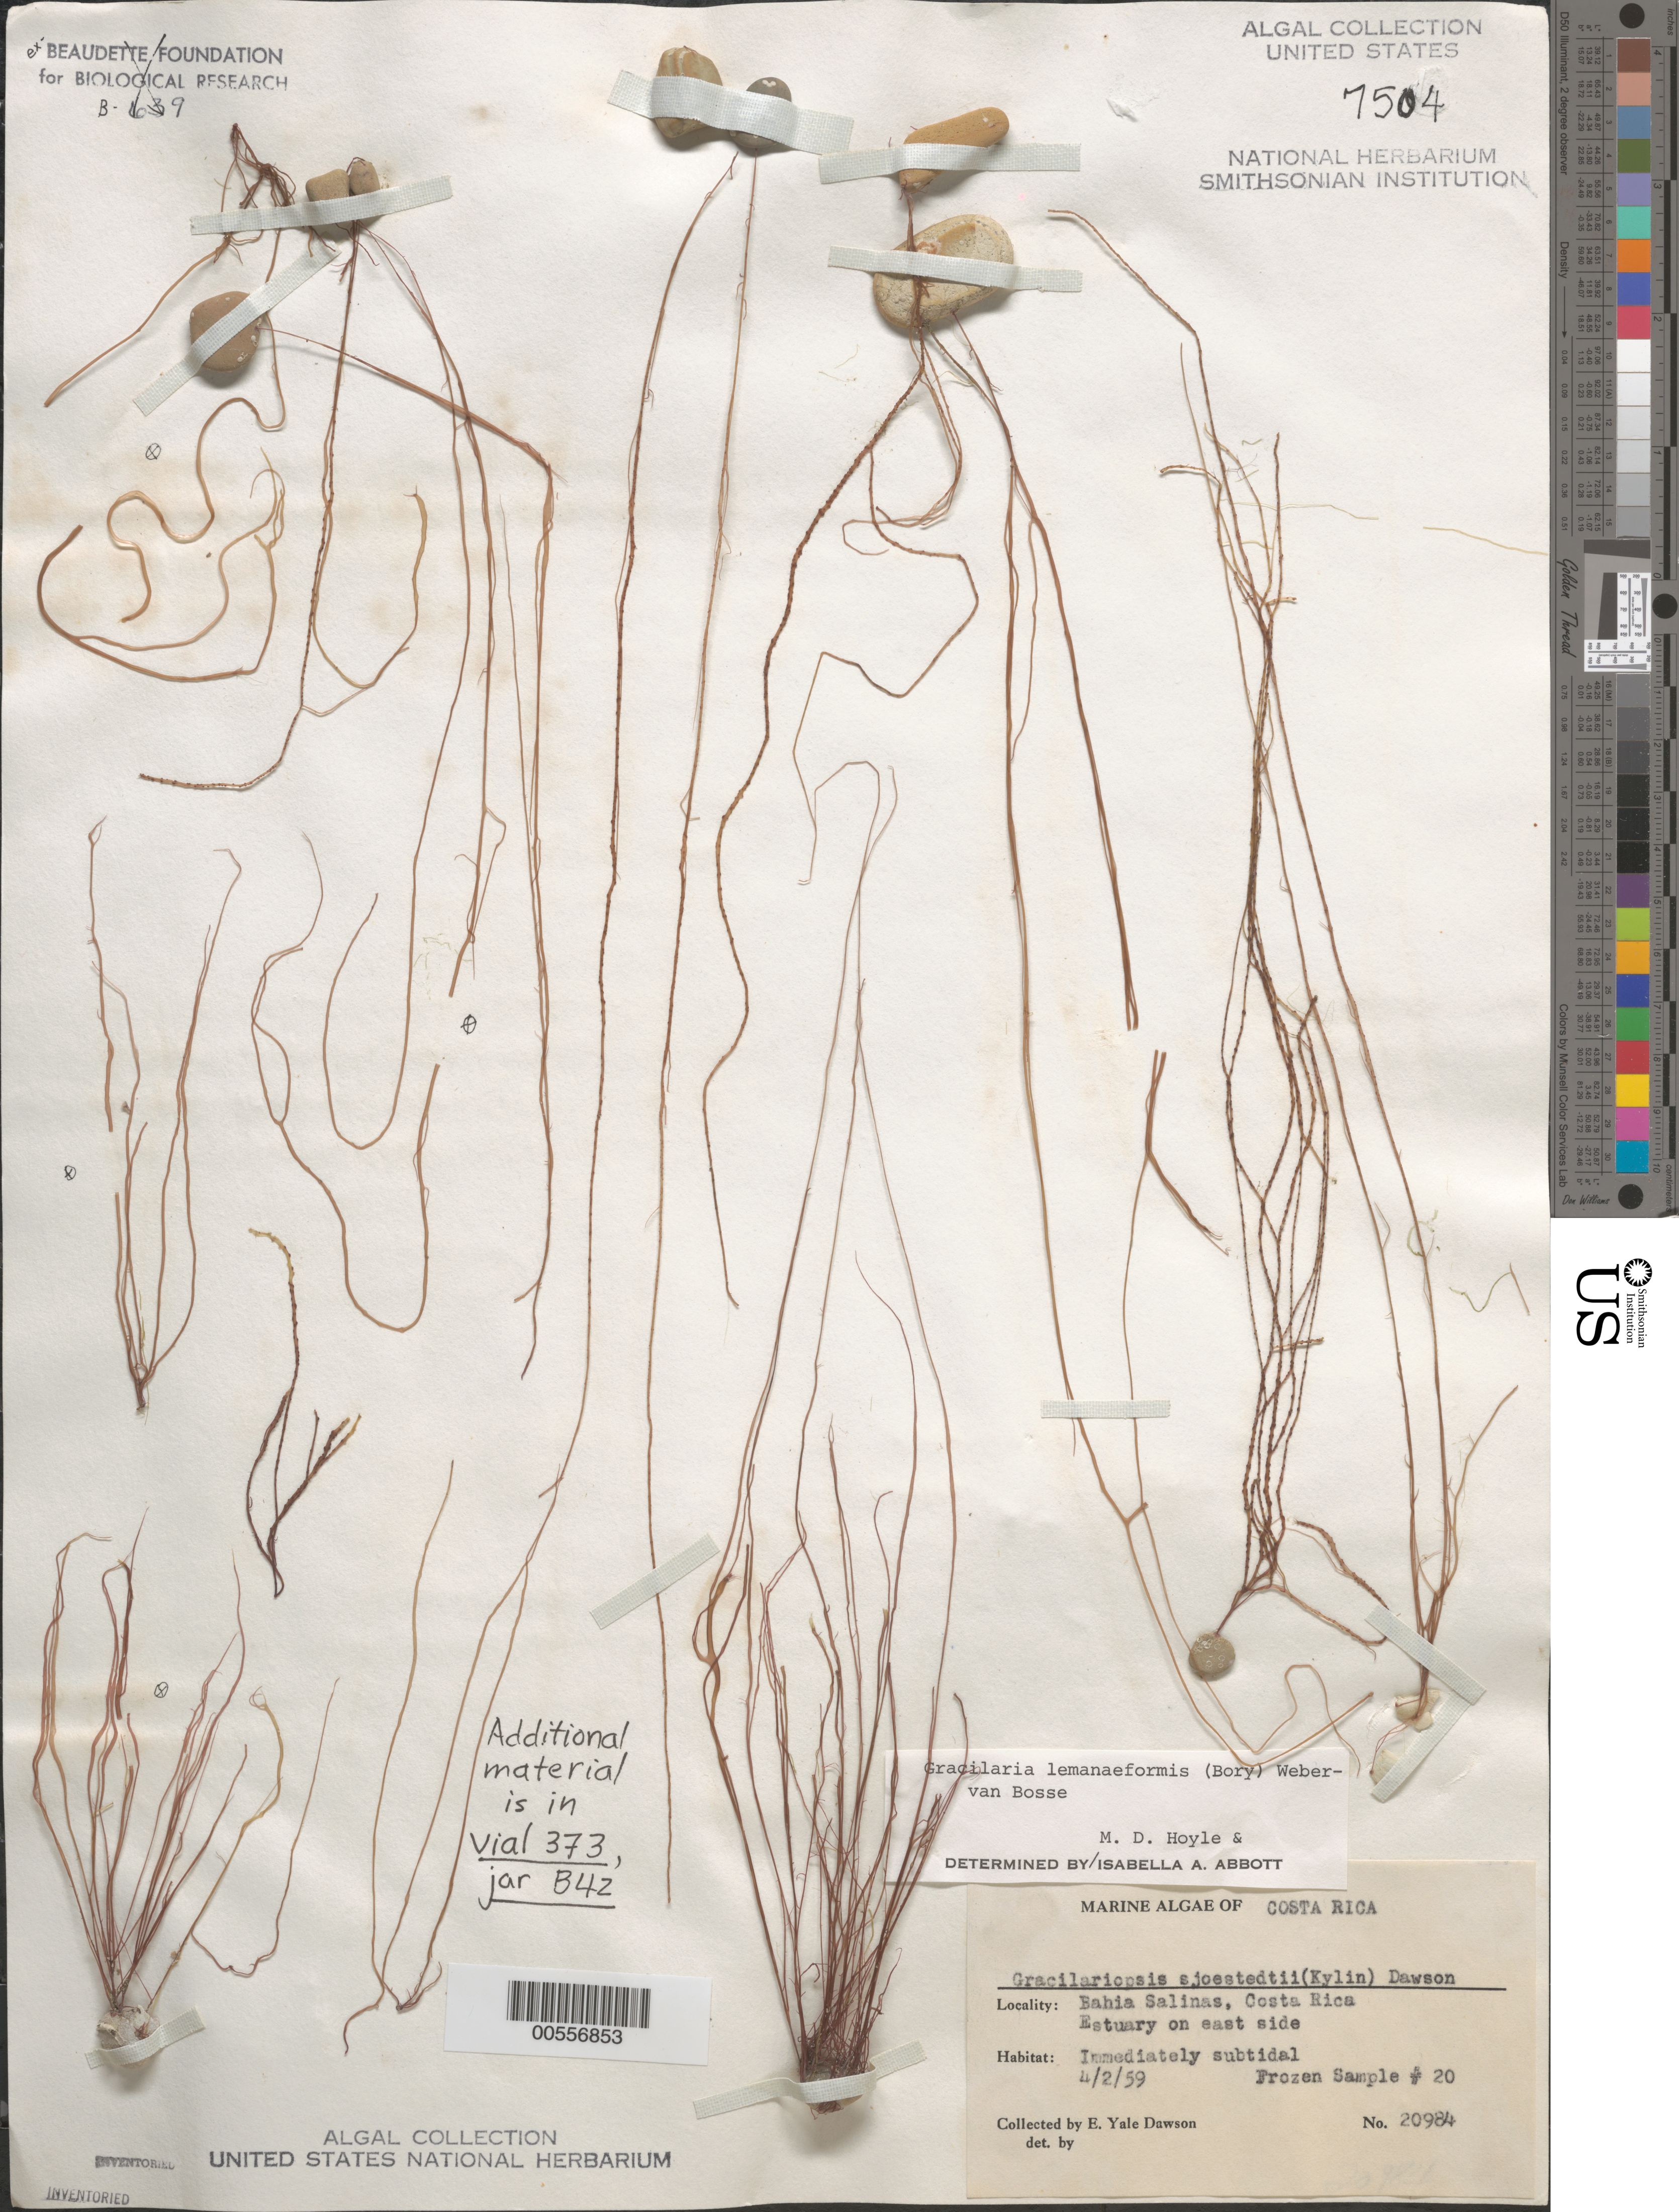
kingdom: Plantae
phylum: Rhodophyta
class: Florideophyceae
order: Gracilariales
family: Gracilariaceae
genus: Gracilariopsis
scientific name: Gracilariopsis lemaneiformis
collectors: E. Y. Dawson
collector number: EYD 20984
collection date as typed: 02 Apr 1959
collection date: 1959-04-02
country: Costa Rica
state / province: Guanacaste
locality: Bahia Salinas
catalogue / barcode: US 7504